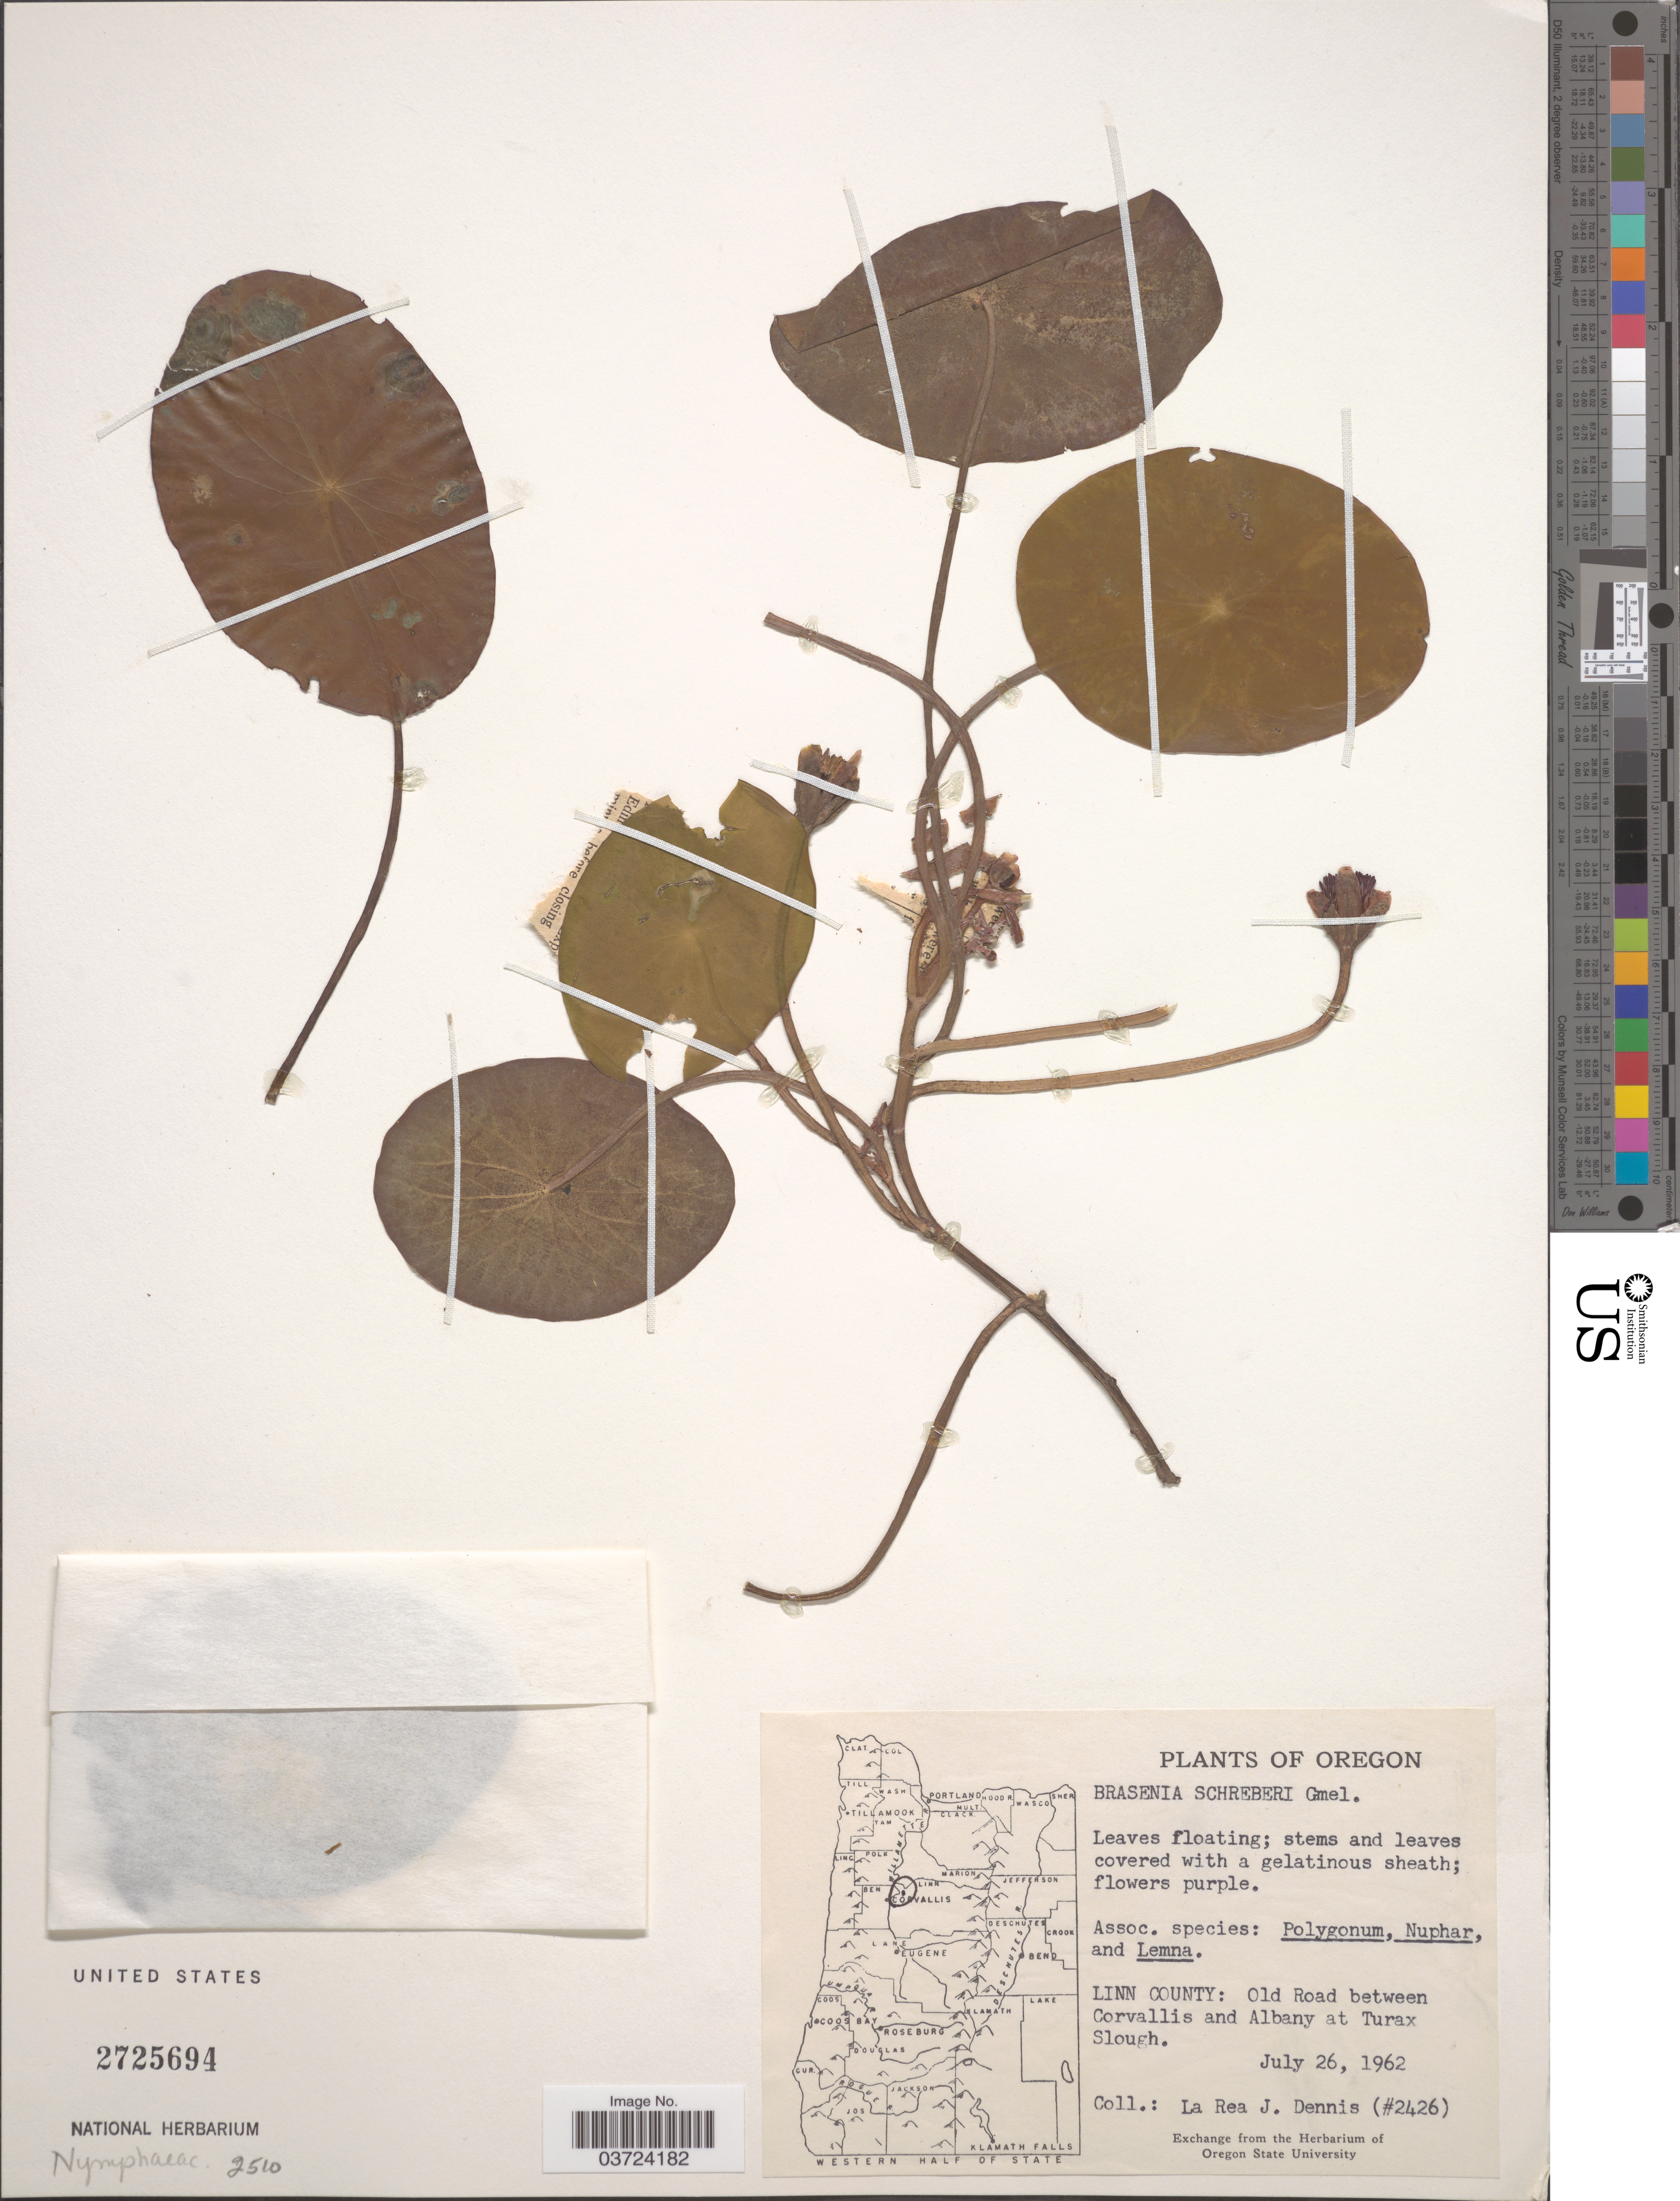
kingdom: Plantae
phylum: Tracheophyta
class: Magnoliopsida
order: Nymphaeales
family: Cabombaceae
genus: Brasenia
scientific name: Brasenia schreberi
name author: J.F. Gmel.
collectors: L. Dennis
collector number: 2426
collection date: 1962-07-26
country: United States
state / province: Oregon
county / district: Linn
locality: Linn County: Old Road between Corvallis and Albany at Turax Slough.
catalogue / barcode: US 2725694